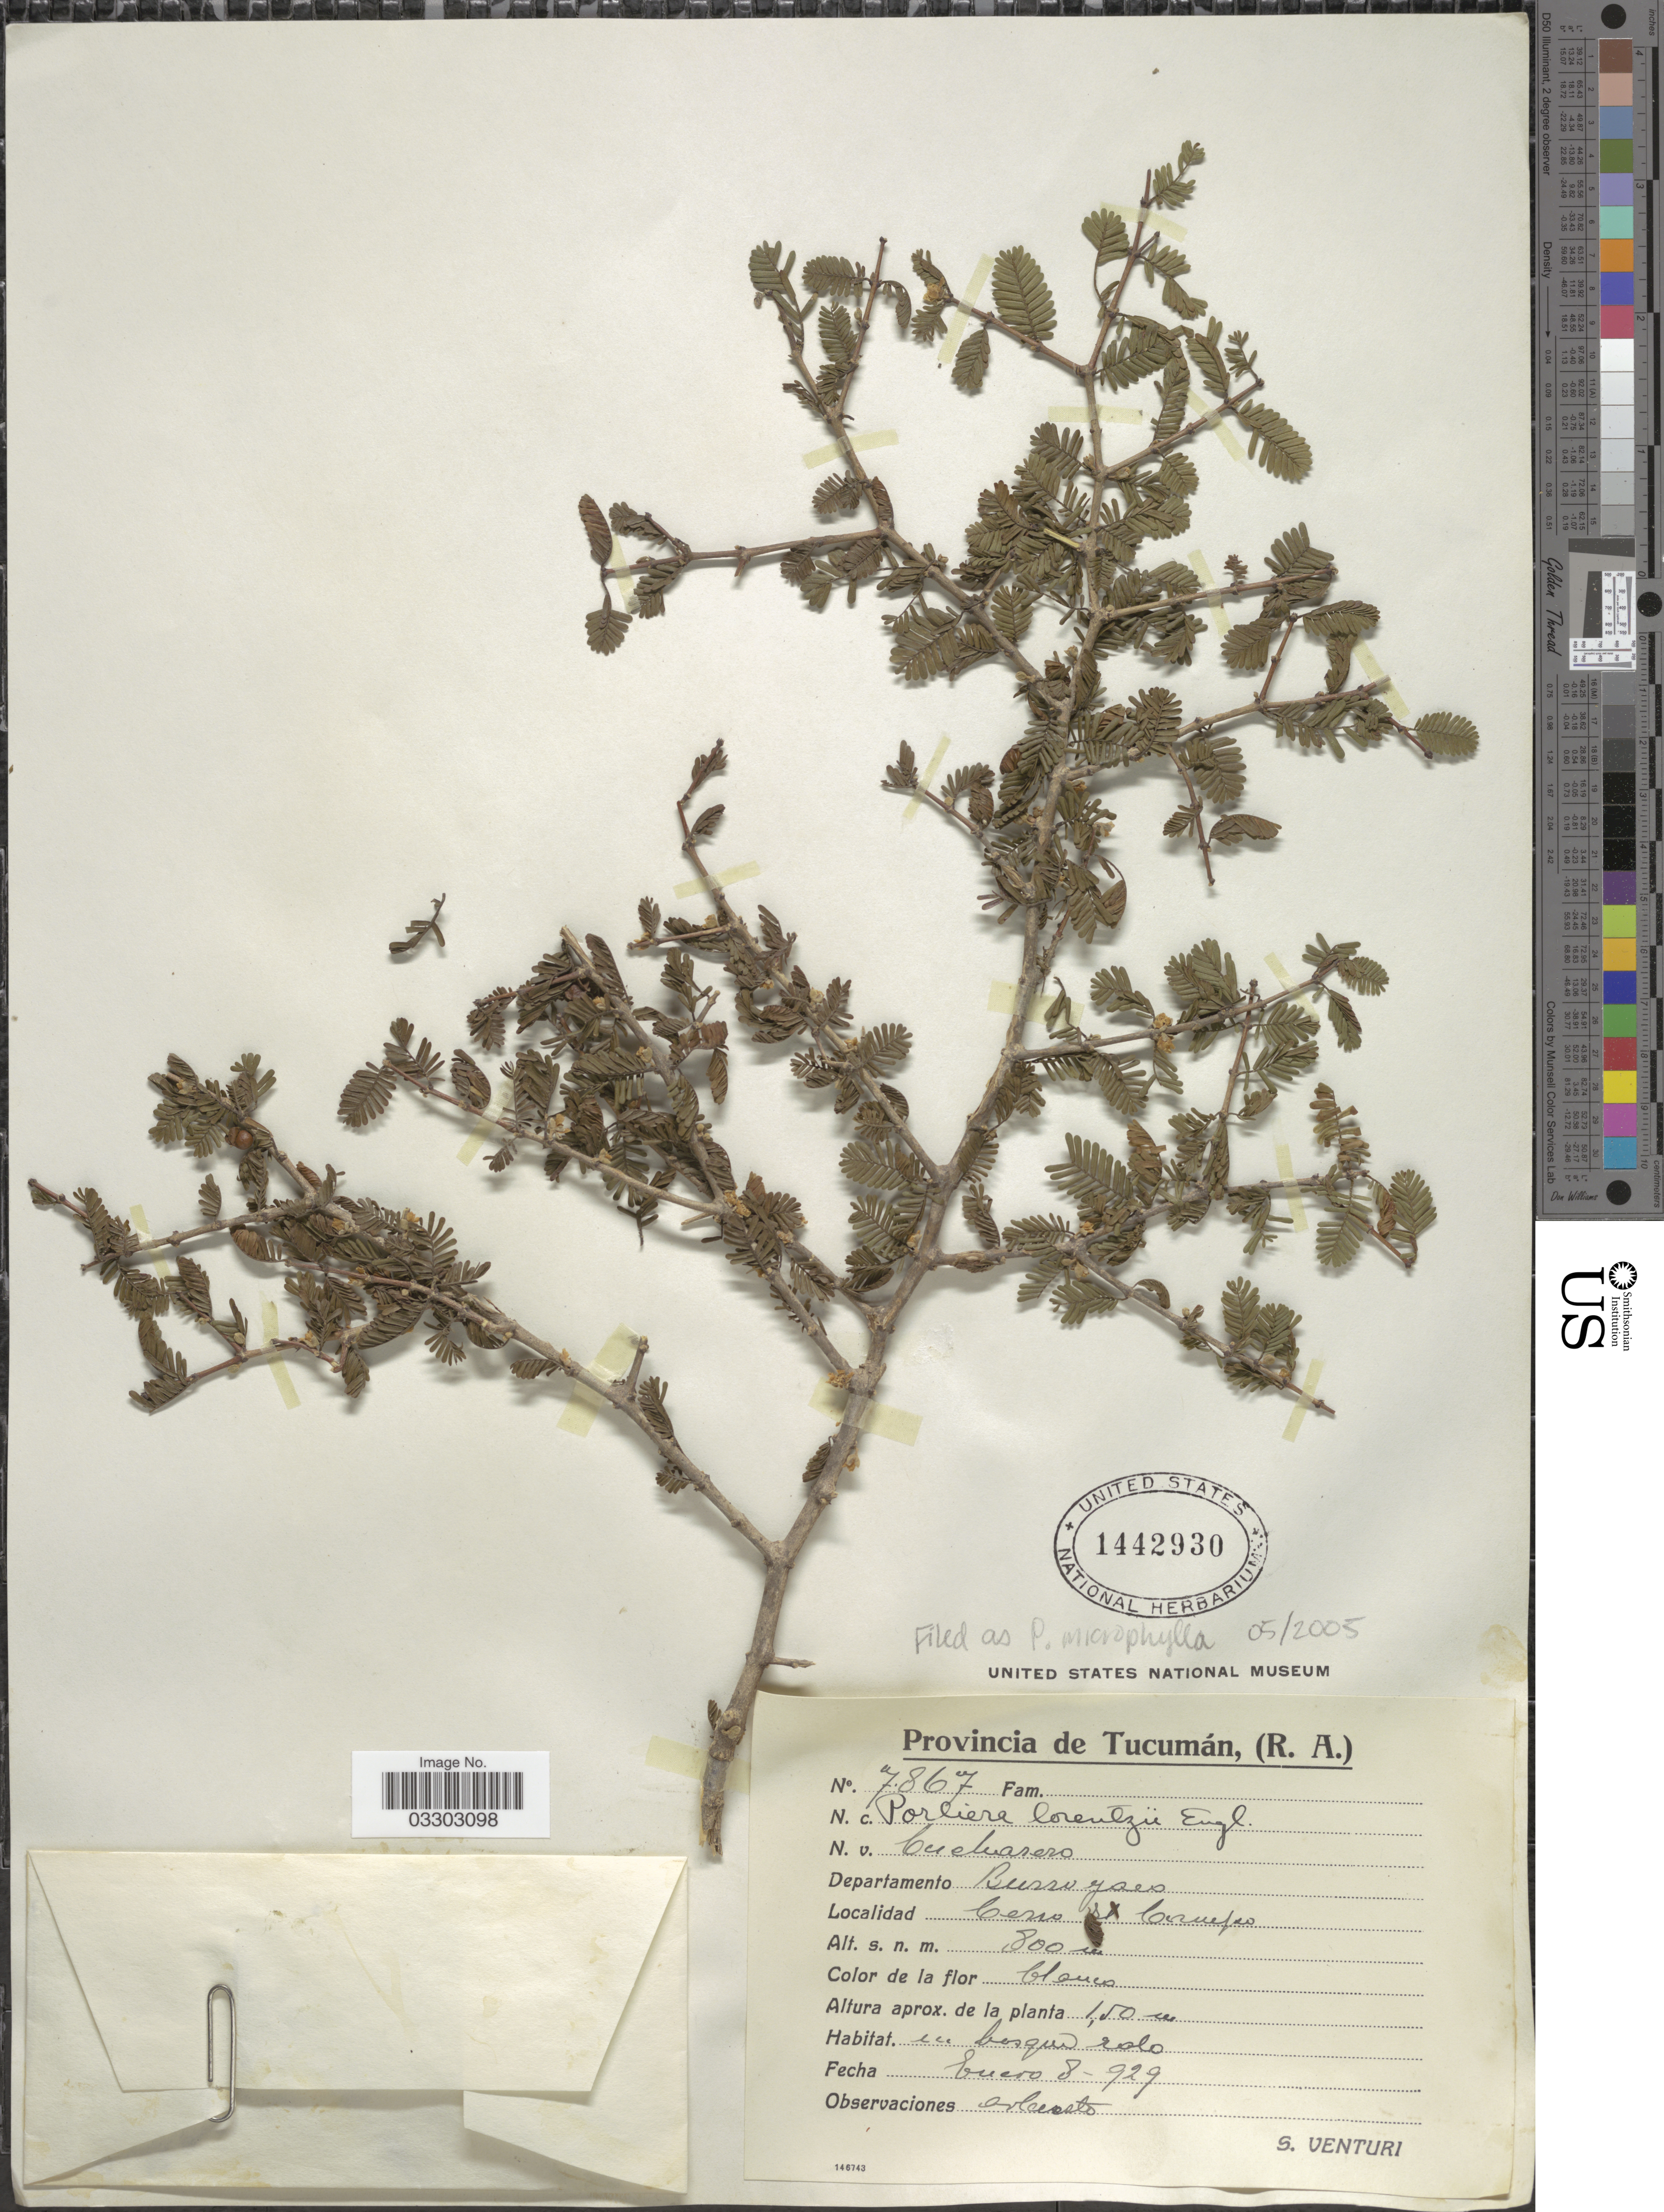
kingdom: Plantae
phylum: Tracheophyta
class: Magnoliopsida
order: Zygophyllales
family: Zygophyllaceae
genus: Porlieria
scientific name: Porlieria microphylla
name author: (Baill.) Descole et al.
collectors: S. Venturi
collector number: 7867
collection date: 1929-01-08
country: Argentina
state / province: Tucuman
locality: Departamento Burroyaco. Cerro de Campo.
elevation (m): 800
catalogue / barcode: US 1442930